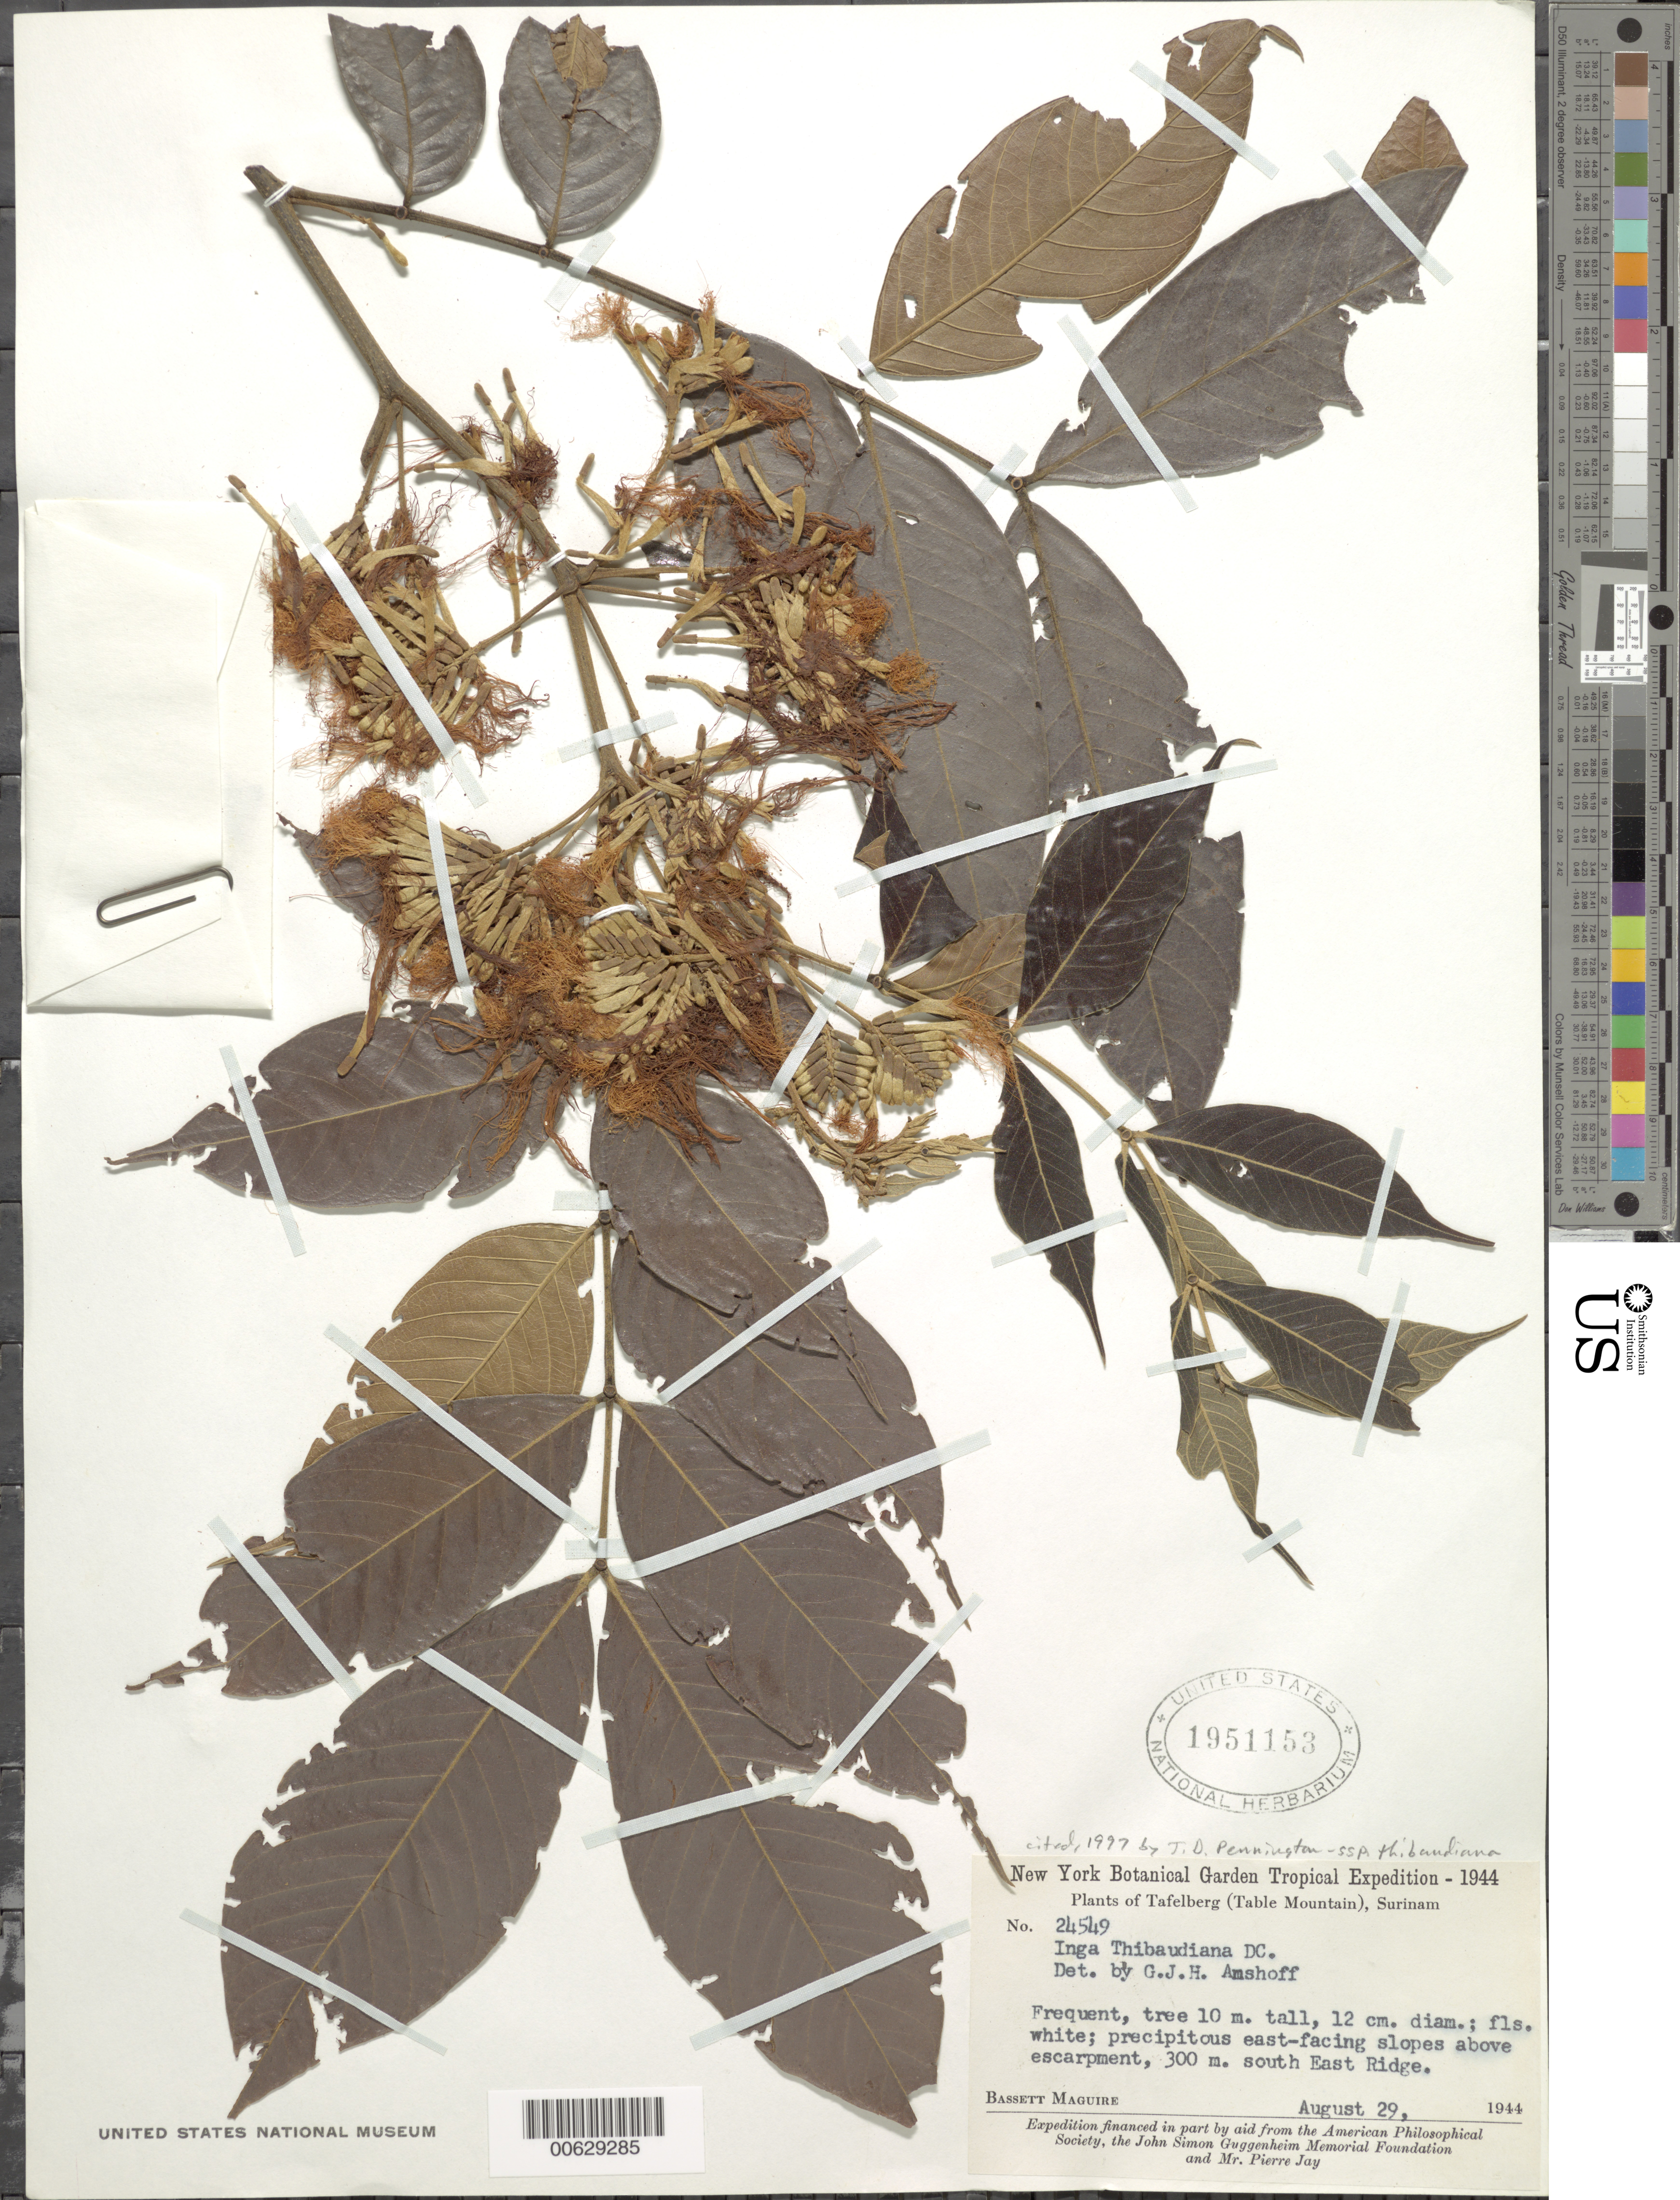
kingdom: Plantae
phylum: Tracheophyta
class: Magnoliopsida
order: Fabales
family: Fabaceae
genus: Inga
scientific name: Inga thibaudiana subsp. thibaudiana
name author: DC.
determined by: Pennington, T. D., (K)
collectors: B. Maguire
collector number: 24549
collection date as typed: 29-Aug-44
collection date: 1944-08-29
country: Suriname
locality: Tafelberg (Table Mountain), East Ridge, 300 m S of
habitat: Precipitous east-facing slopes above escarpment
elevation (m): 300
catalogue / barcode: US 1951153